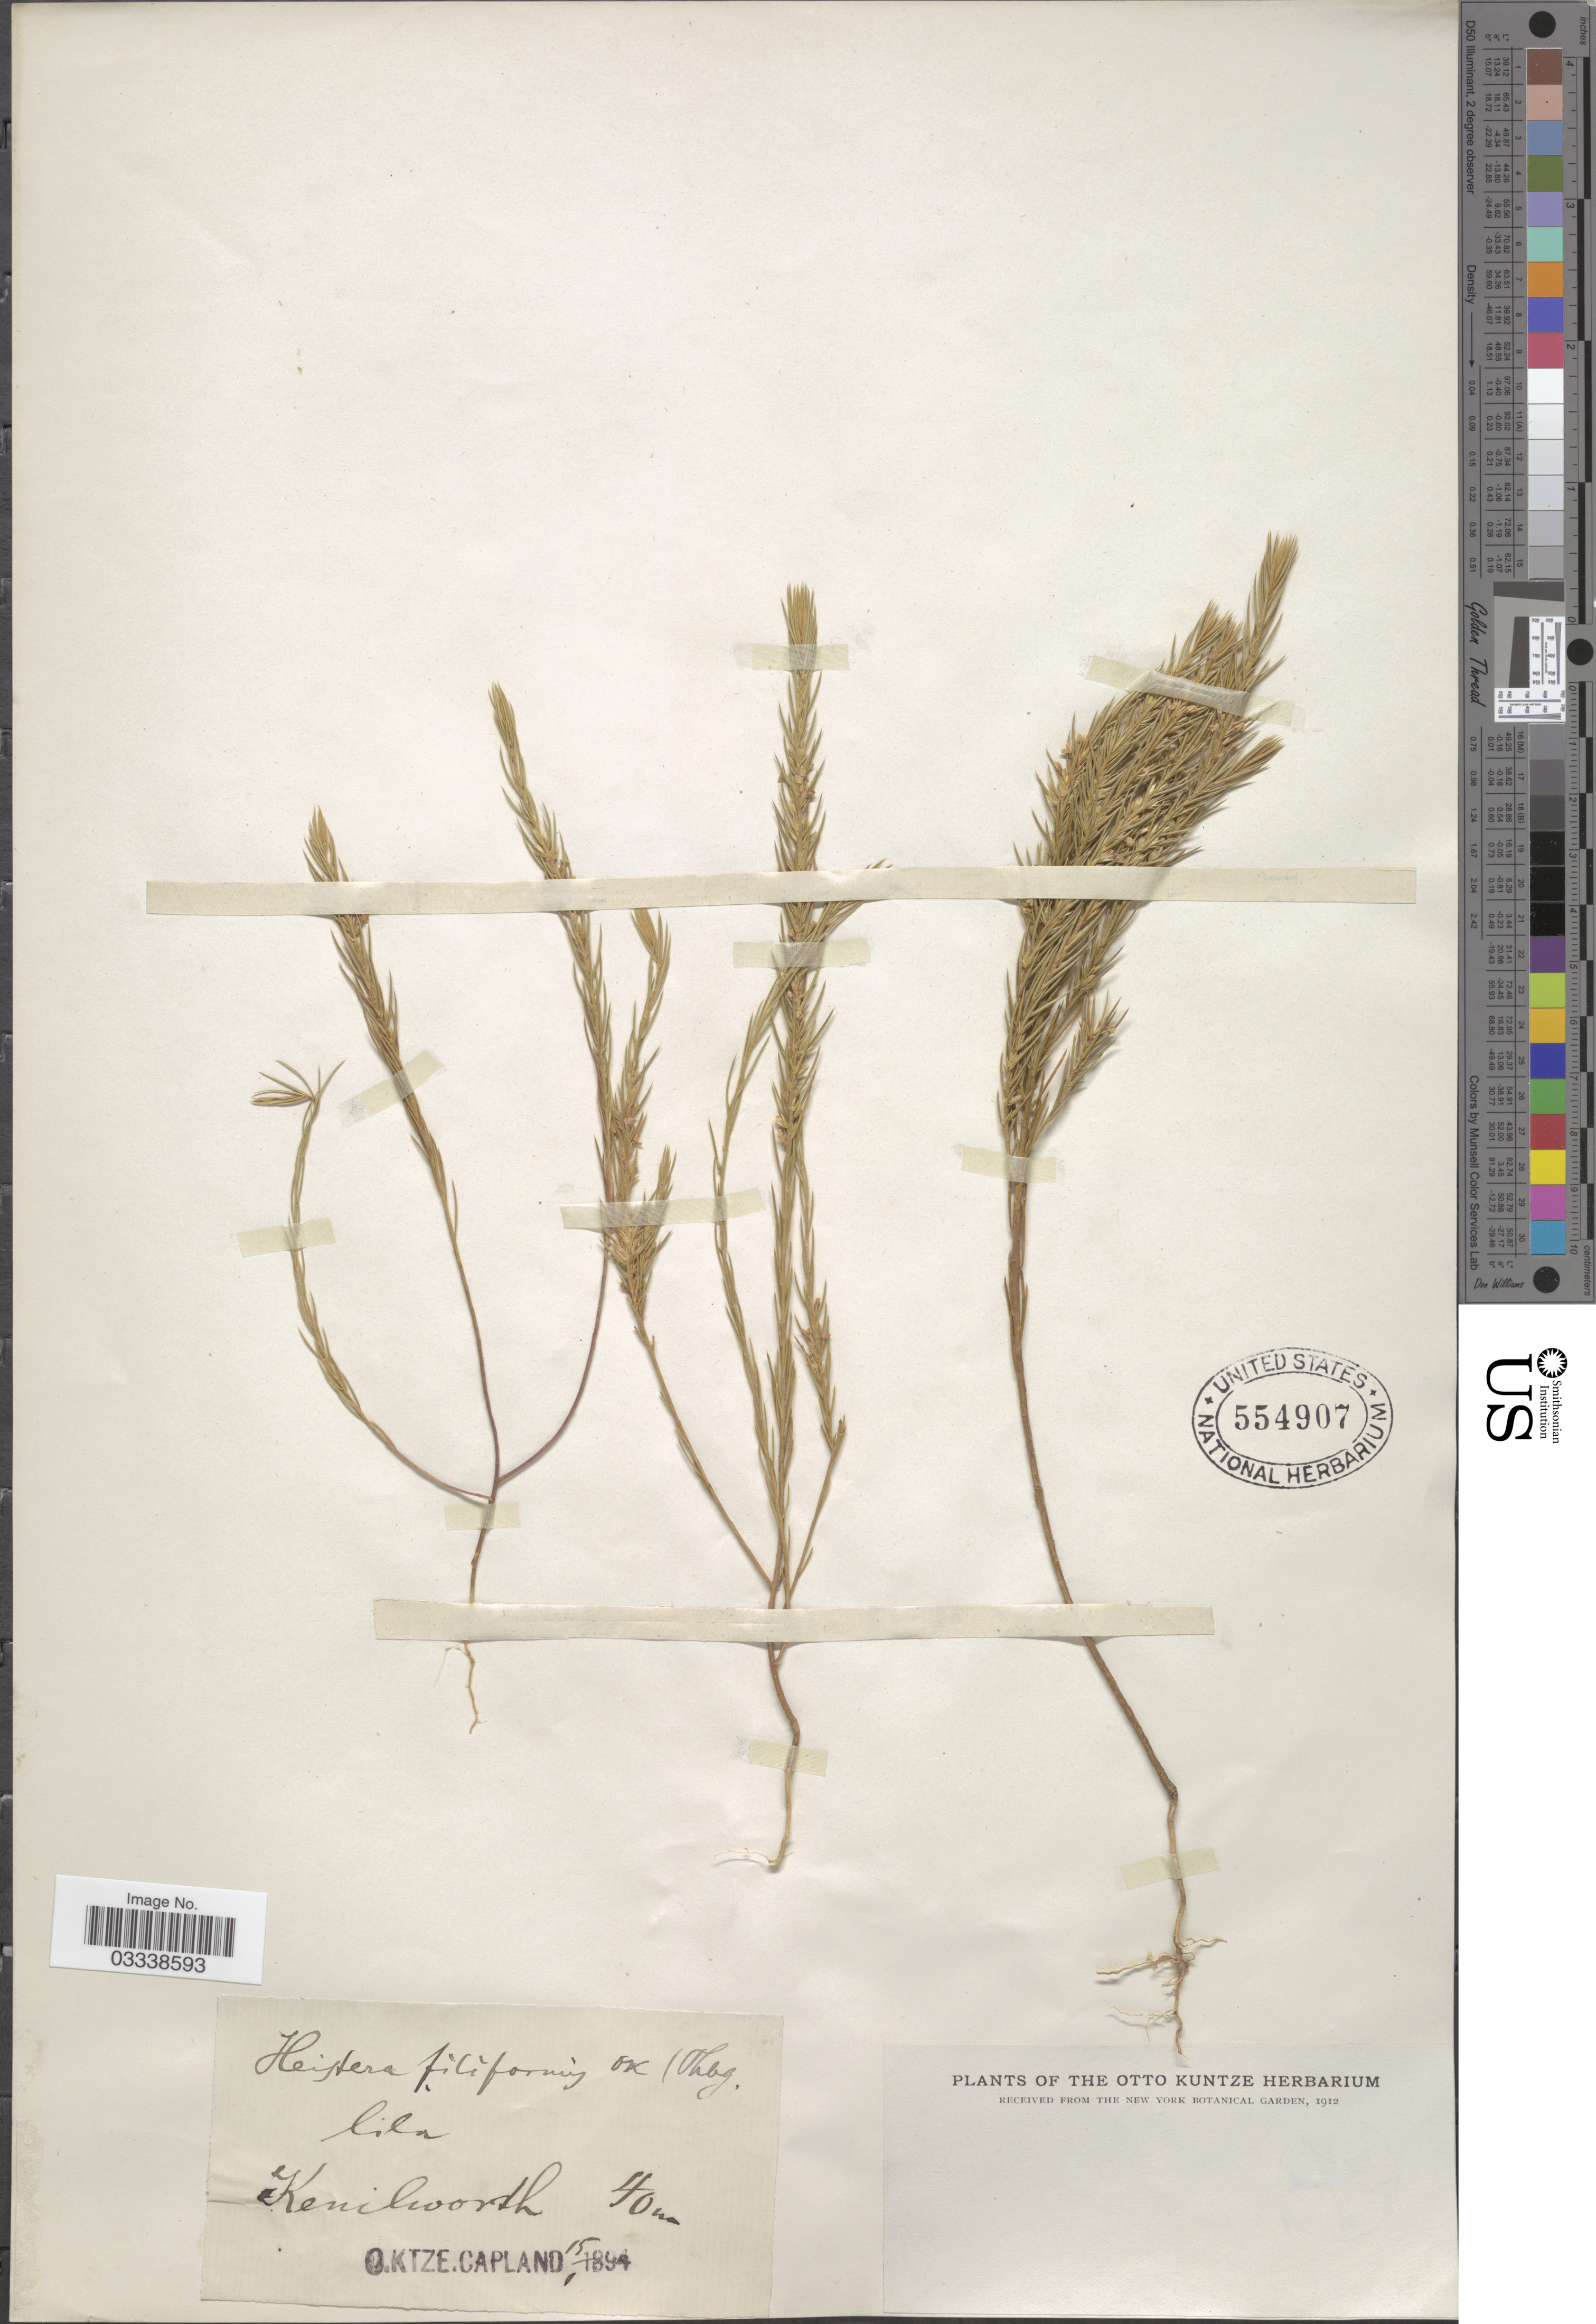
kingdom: Plantae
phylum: Tracheophyta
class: Magnoliopsida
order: Fabales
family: Polygalaceae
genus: Muraltia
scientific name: Muraltia filiformis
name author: (Thunb.) DC.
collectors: O. Ktze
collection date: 1894-01-15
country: South Africa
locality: Kenilworth, Capland.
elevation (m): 40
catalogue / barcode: US 554907